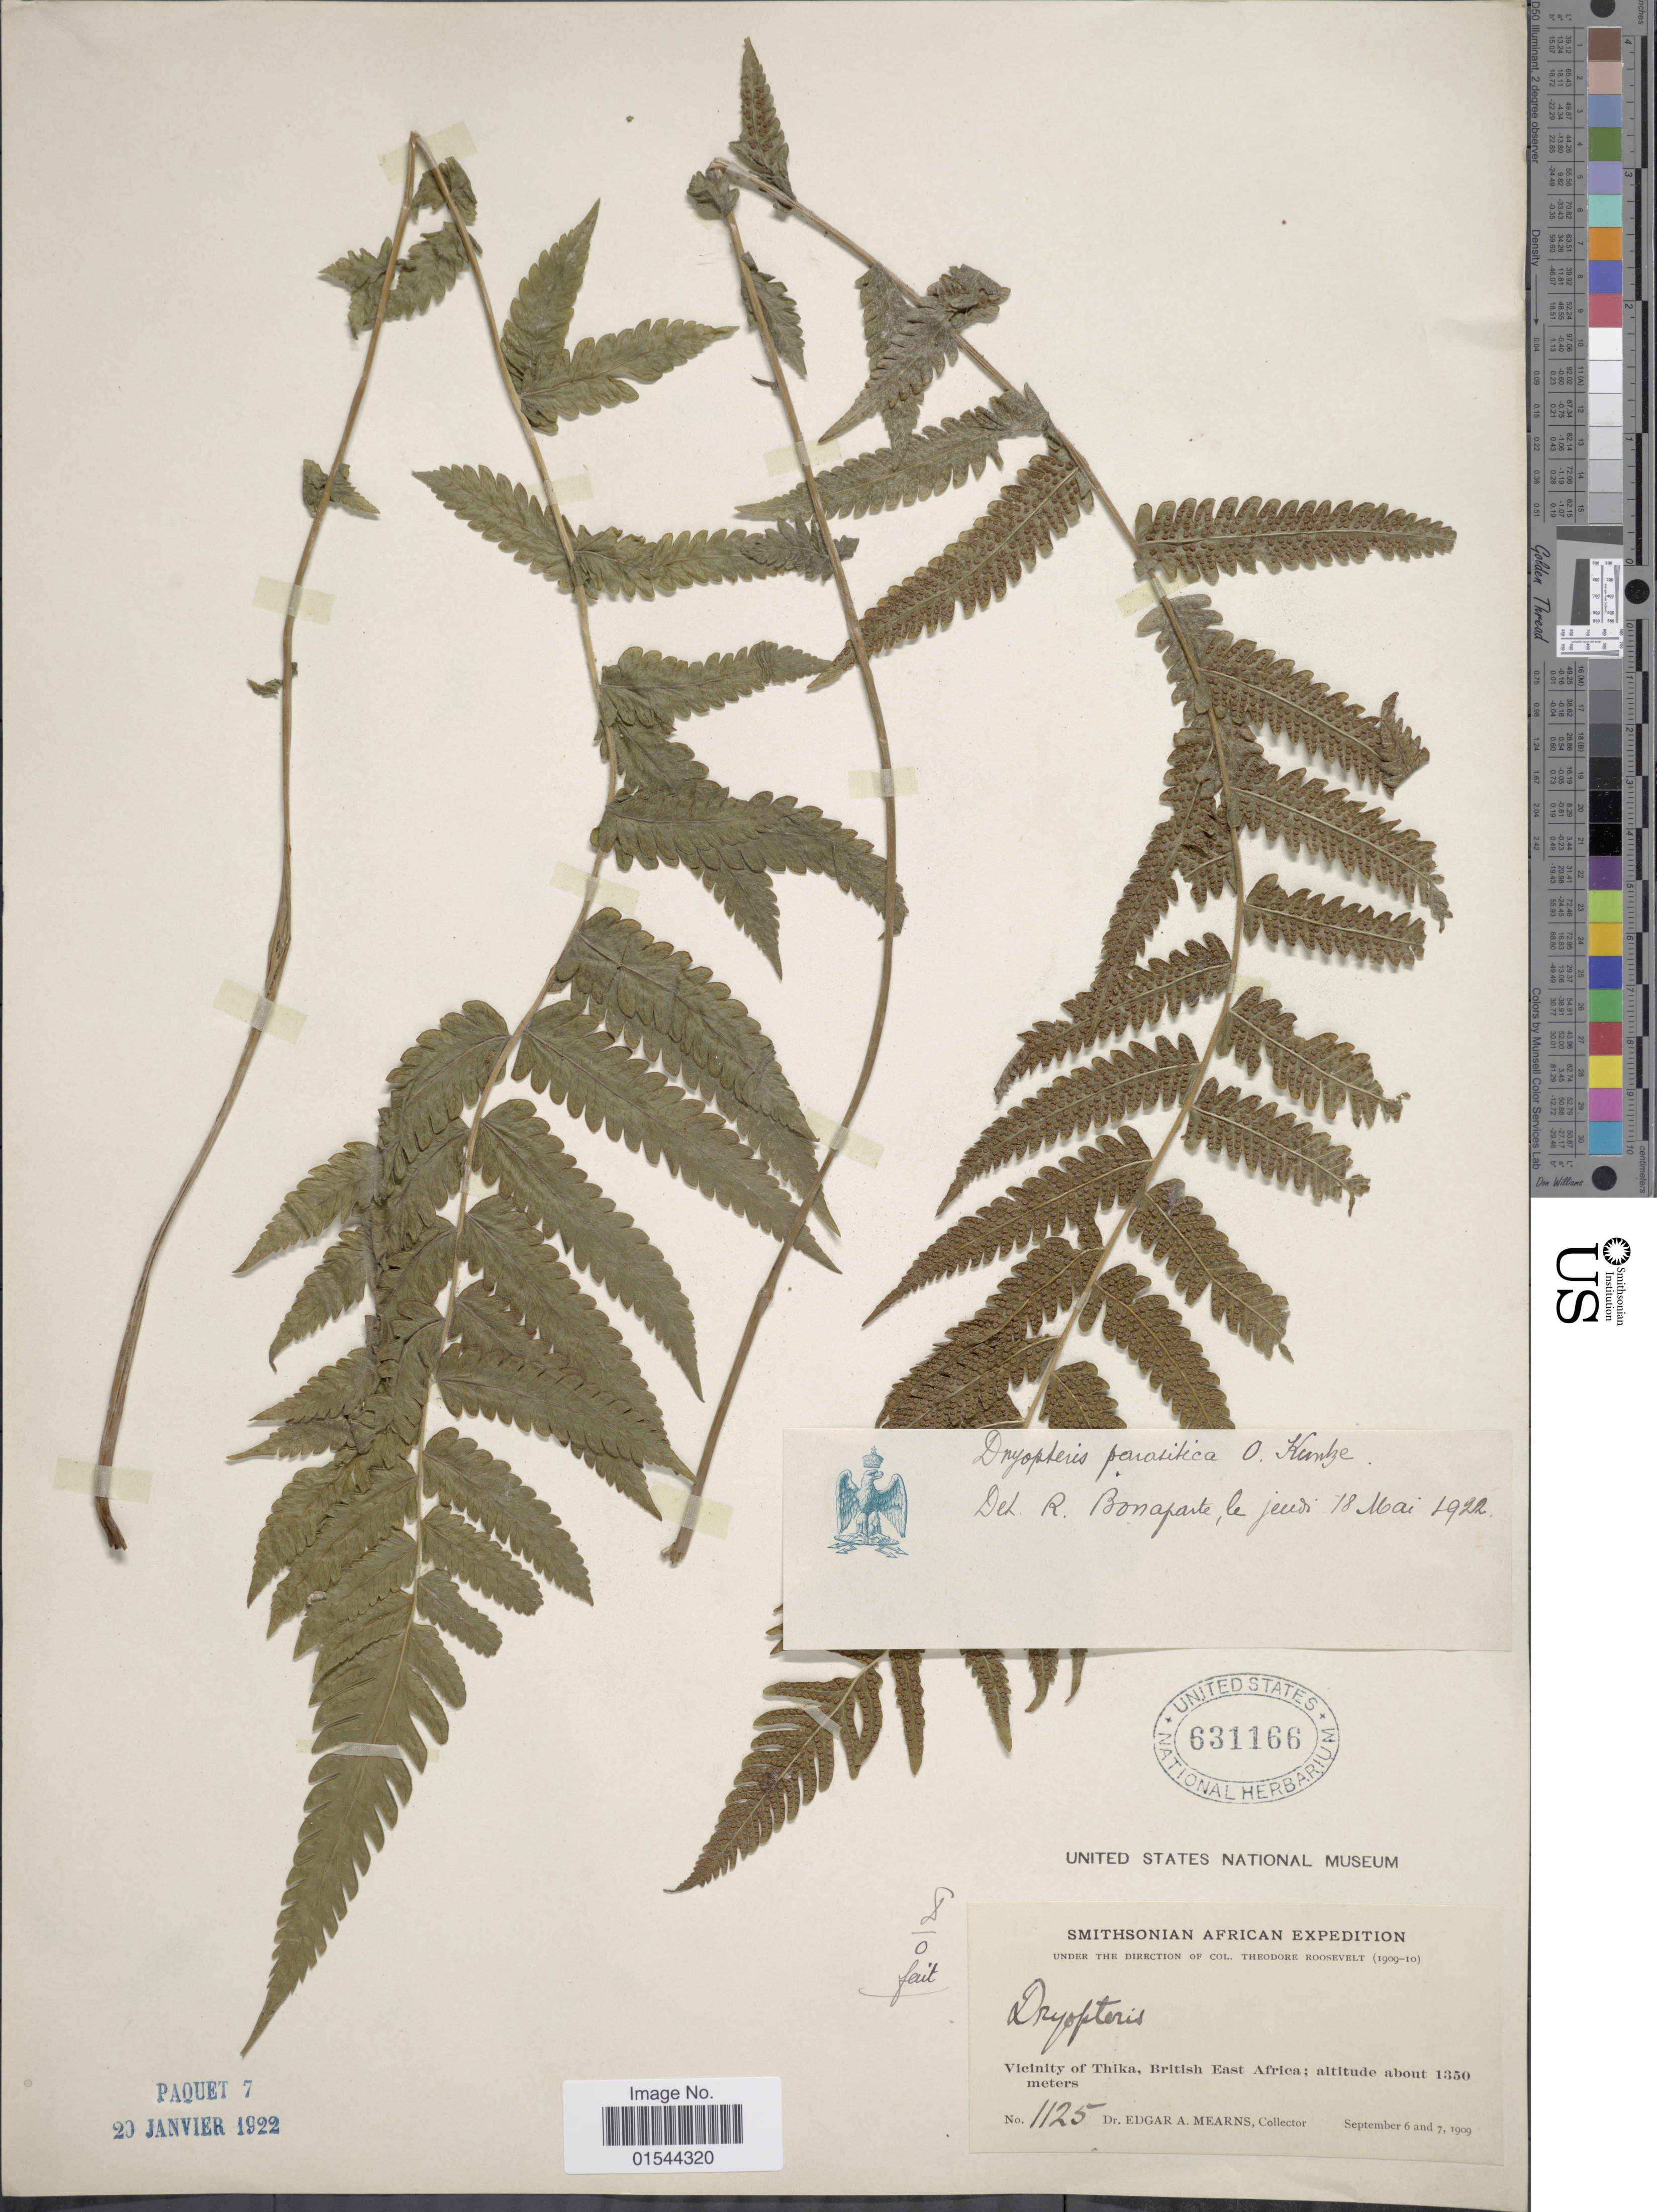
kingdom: Plantae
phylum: Tracheophyta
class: Polypodiopsida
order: Polypodiales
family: Thelypteridaceae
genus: Christella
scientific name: Christella dentata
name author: (Forssk.) Brownsey & Jermy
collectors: E. A. Mearns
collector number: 1125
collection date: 1909-09-06/1909-09-07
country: Kenya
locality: Vicinity of Thika, British East Africa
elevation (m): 1350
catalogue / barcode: US 631166